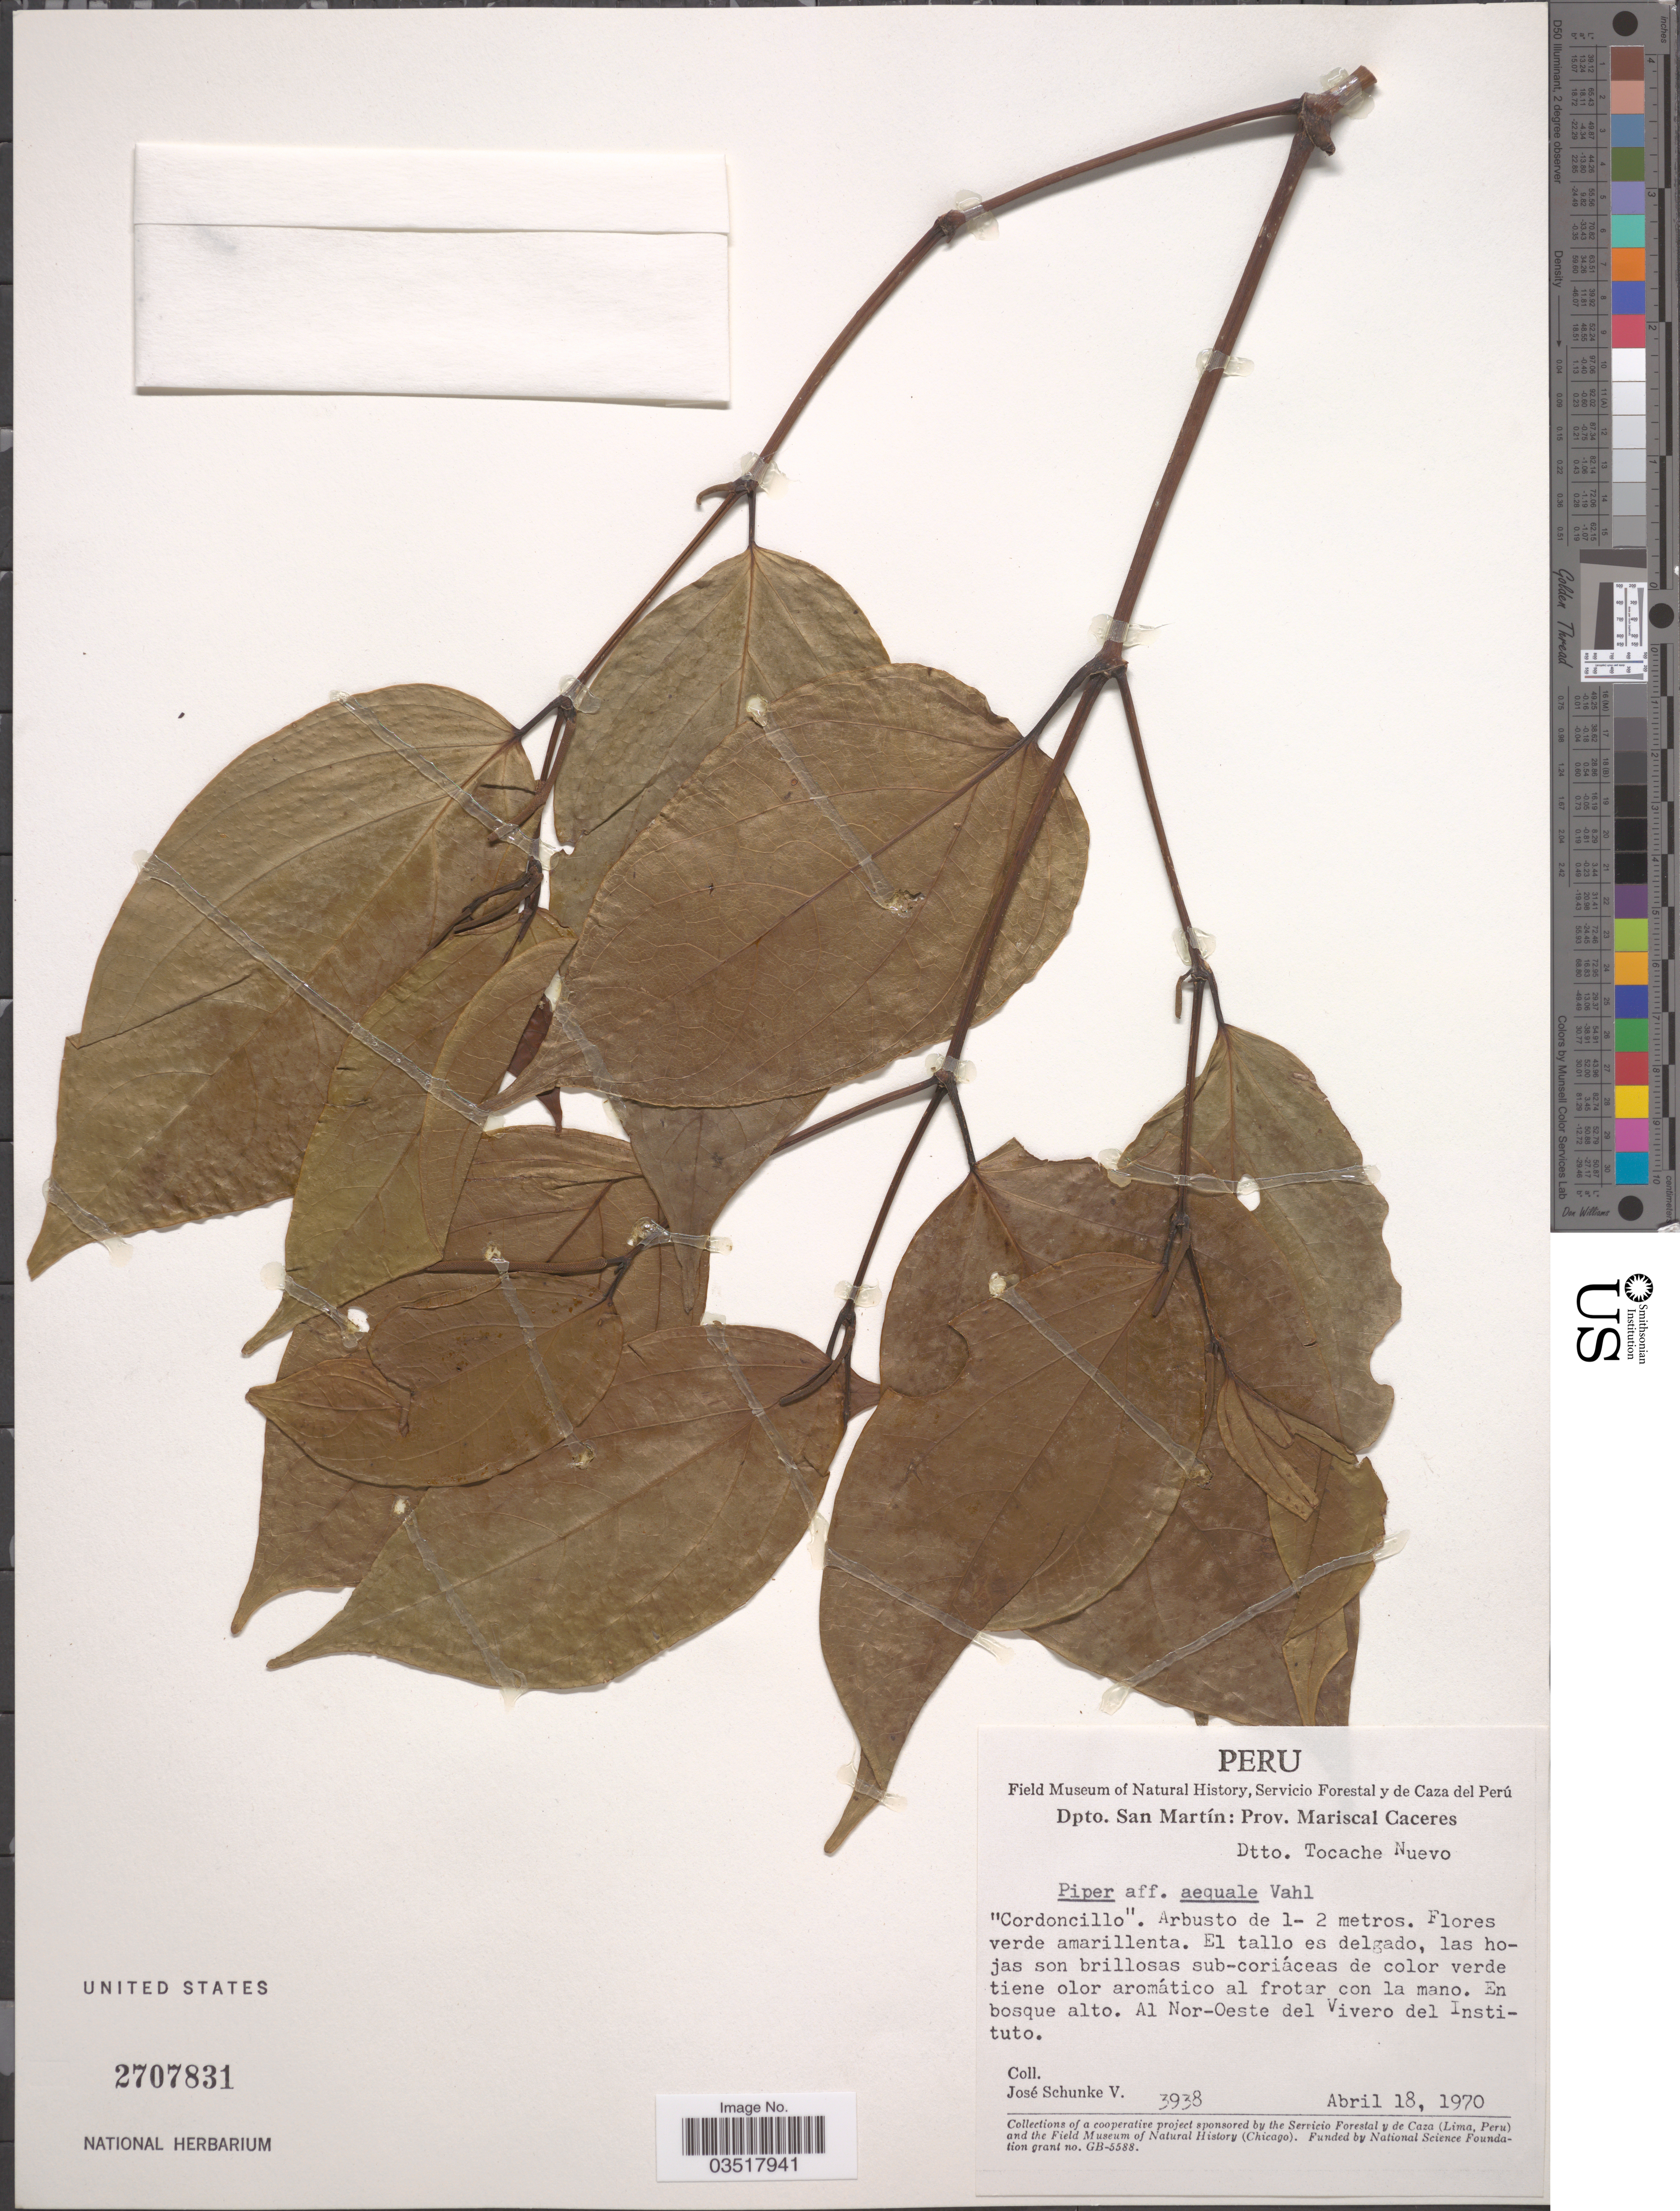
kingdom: Plantae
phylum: Tracheophyta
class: Magnoliopsida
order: Piperales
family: Piperaceae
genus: Piper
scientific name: Piper aequale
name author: Vahl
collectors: J. Schunke Vigo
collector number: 3938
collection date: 1970-04-18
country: Peru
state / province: San Martín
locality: Dpto. San Martín: Prov. Mariscal Caceres. Dtto. Tocache Nuevo. Al Nor-Oeste del Vivero del Instituto.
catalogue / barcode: US 2707831